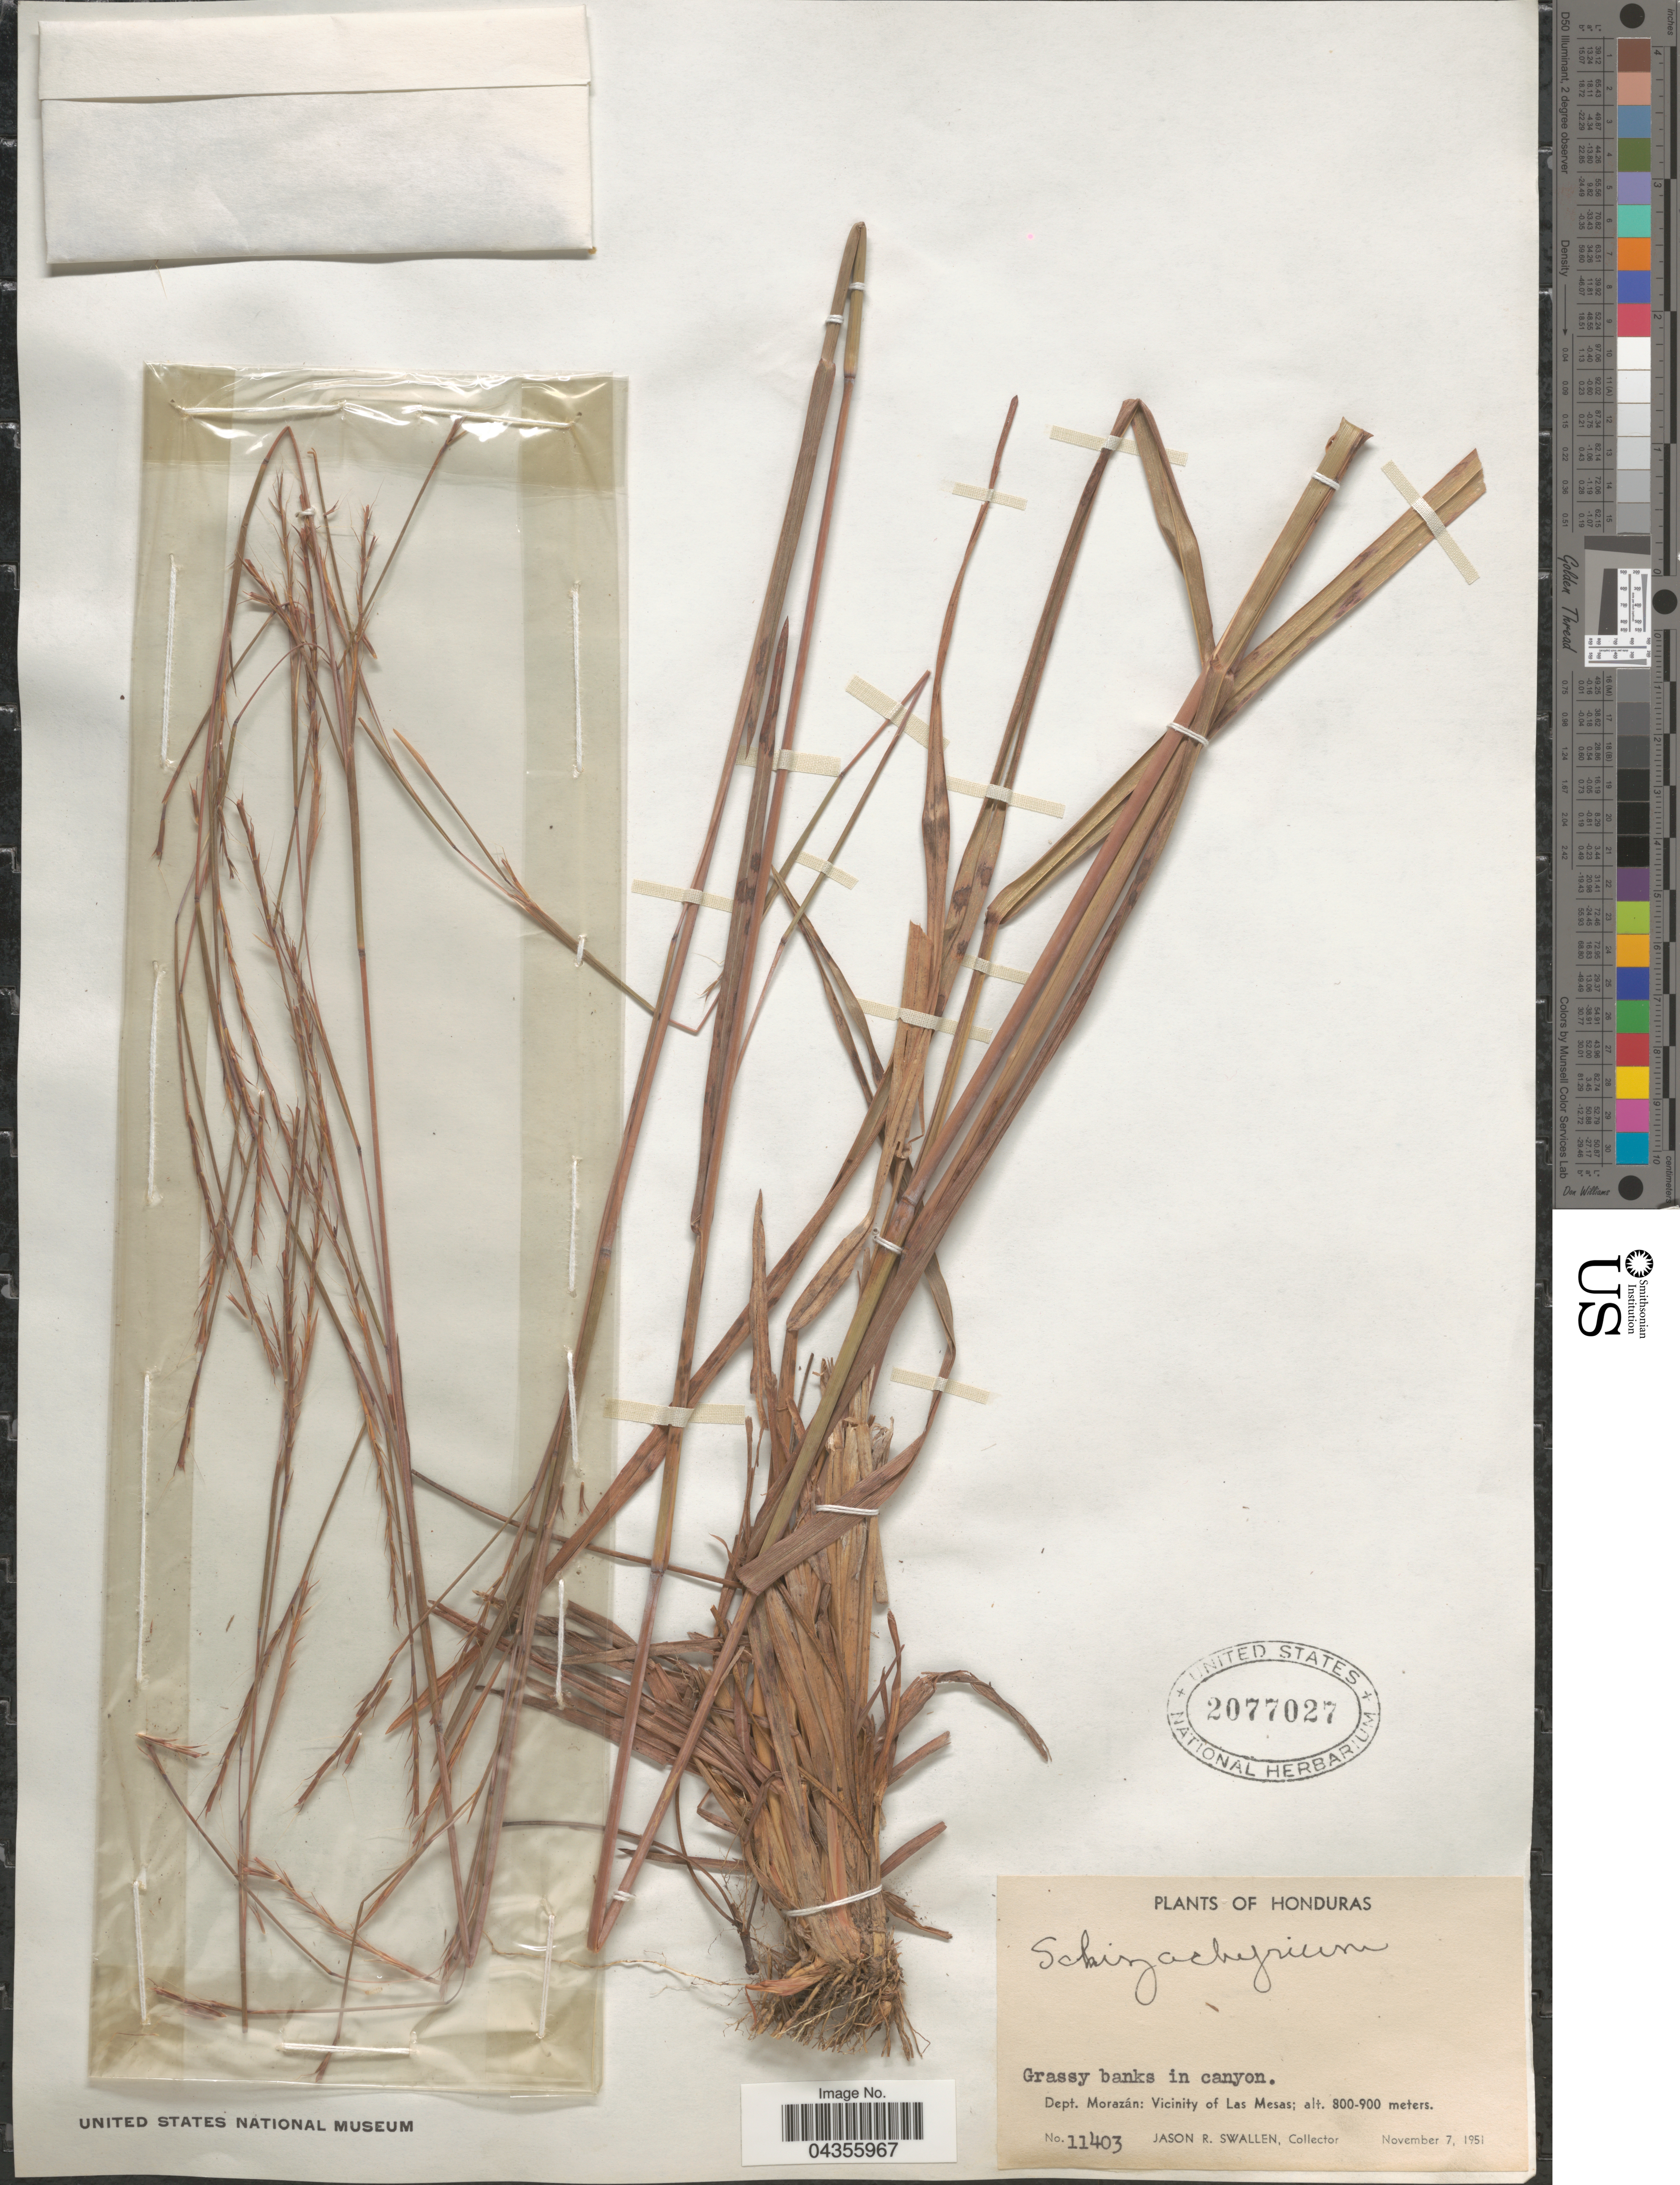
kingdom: Plantae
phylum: Tracheophyta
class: Liliopsida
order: Poales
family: Poaceae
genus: Schizachyrium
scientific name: Schizachyrium sp.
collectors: J. R. Swallen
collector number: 11403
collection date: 1951-11-07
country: Honduras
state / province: Fco. Morazán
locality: Dept. Morazán: Vicinity of Las Mesas.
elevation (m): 800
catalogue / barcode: US 2077027